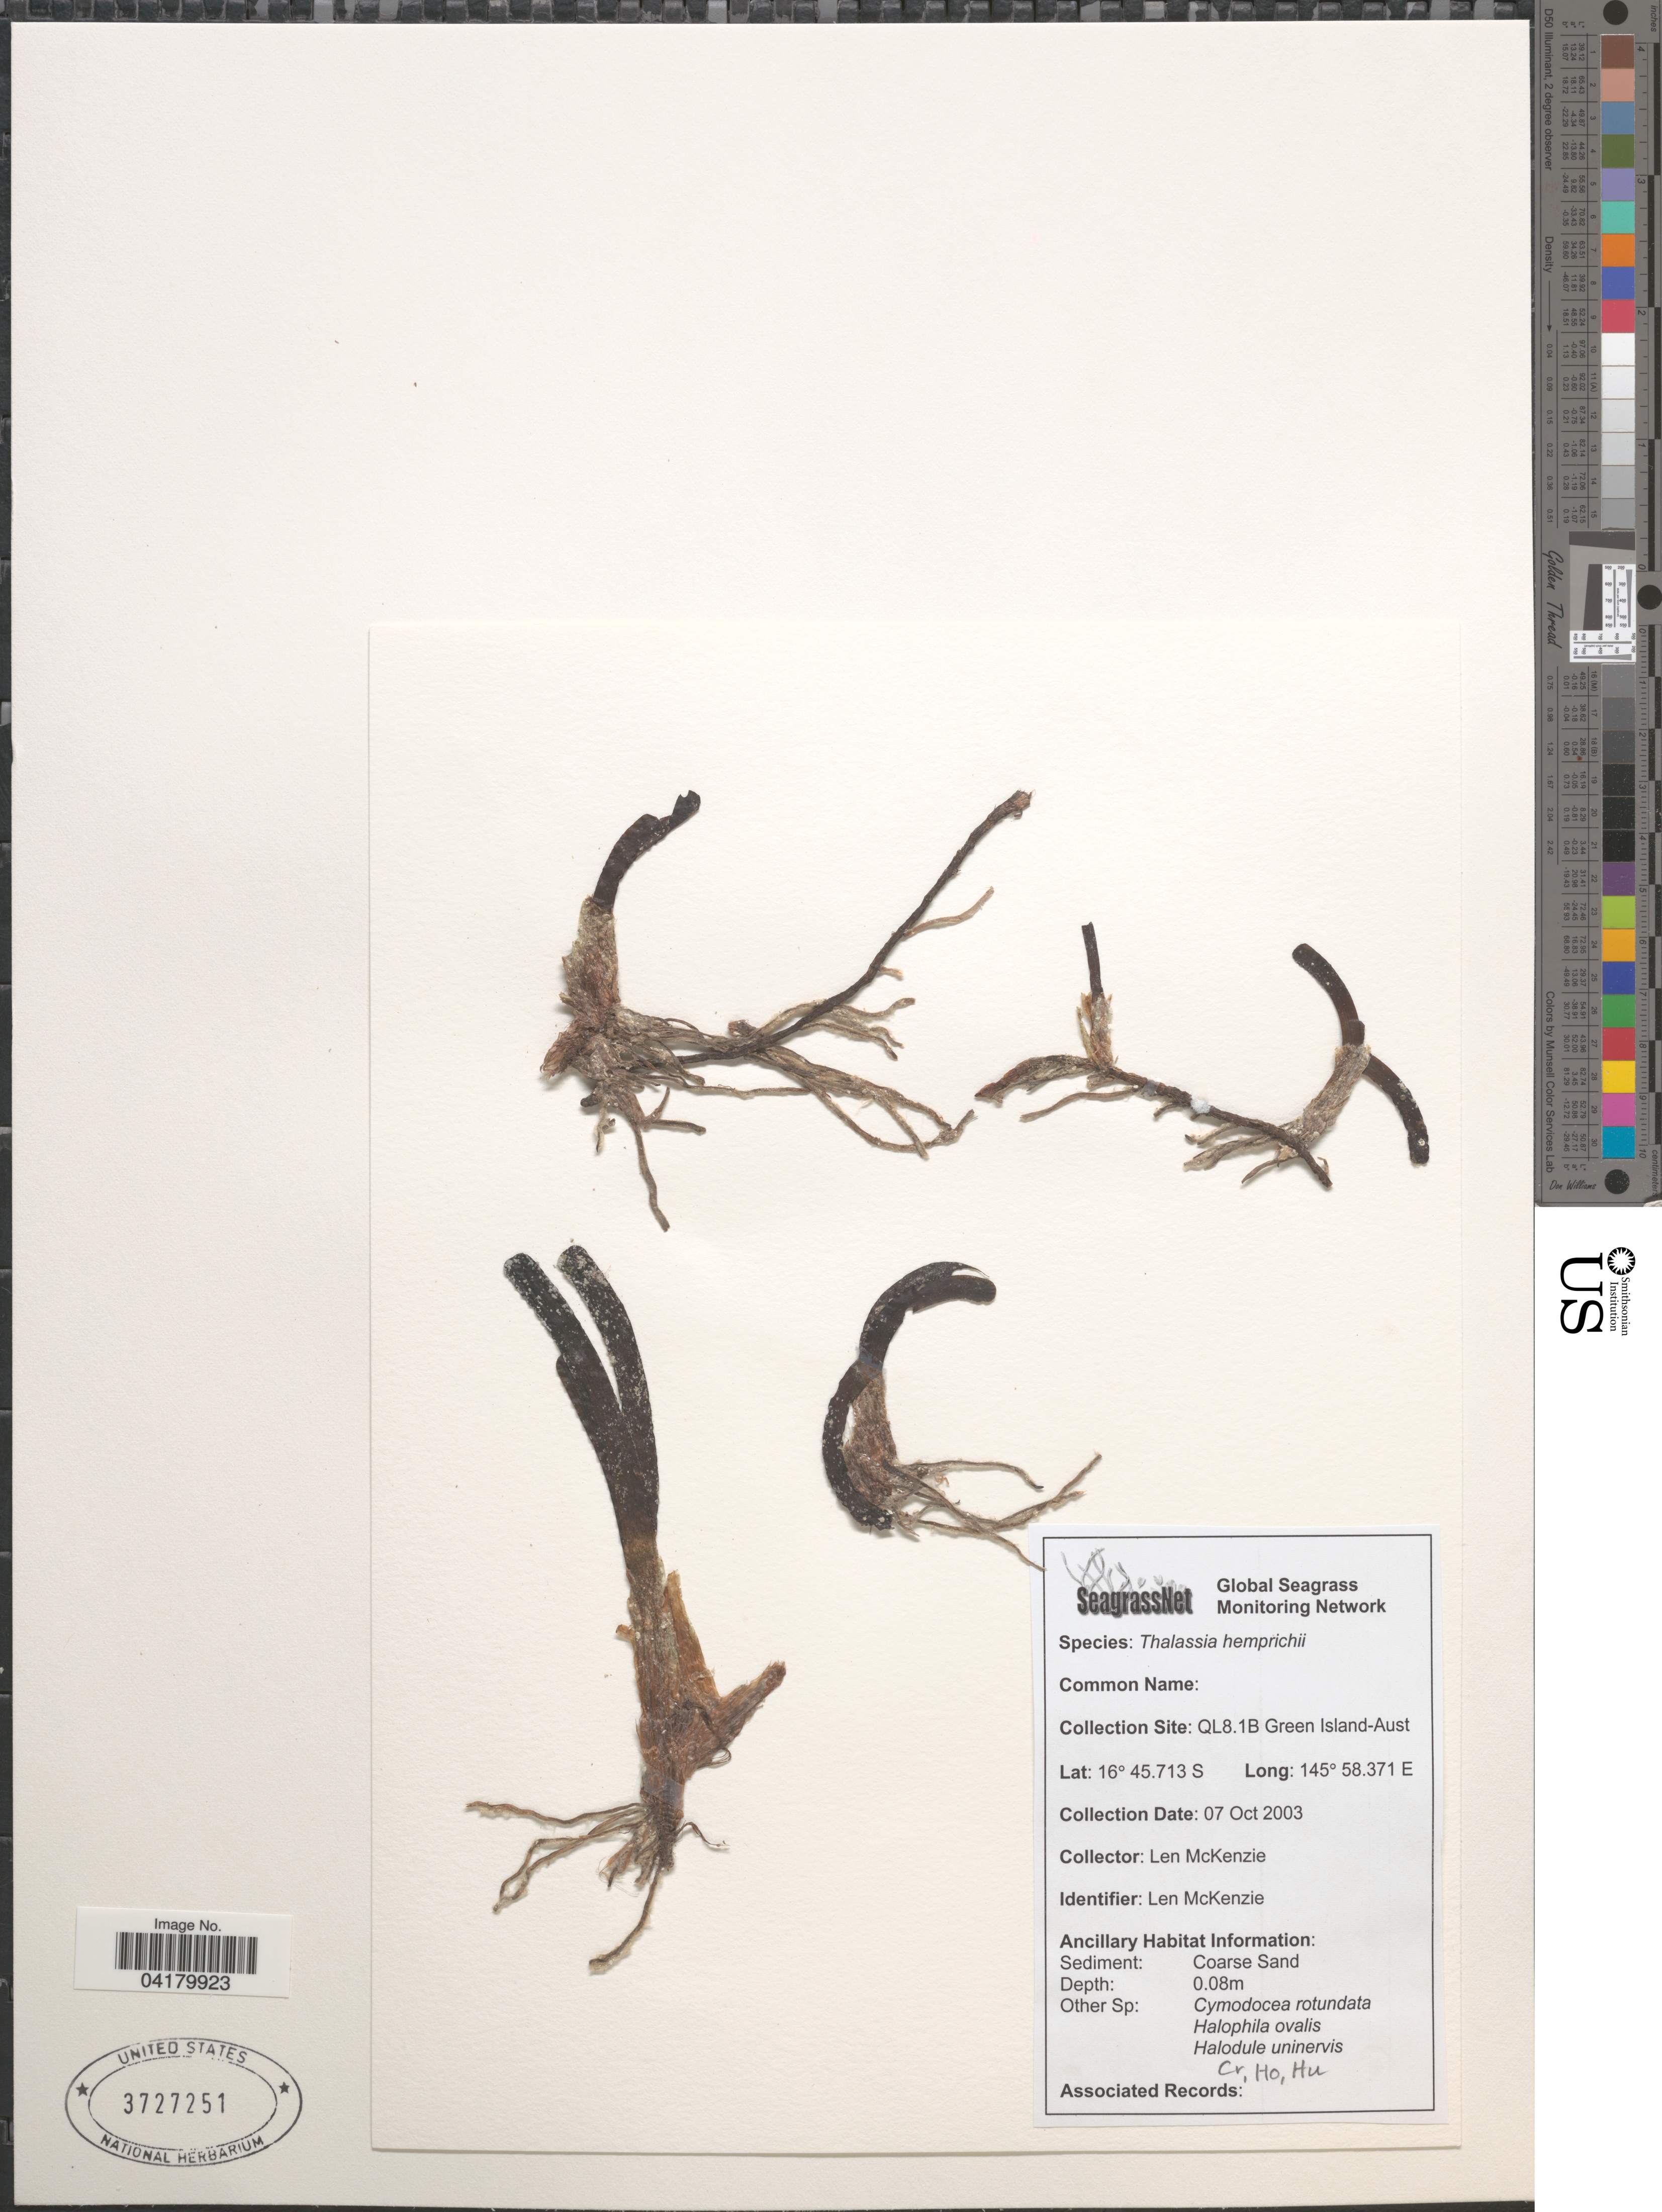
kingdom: Plantae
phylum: Tracheophyta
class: Liliopsida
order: Alismatales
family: Hydrocharitaceae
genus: Thalassia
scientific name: Thalassia hemprichii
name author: Asch.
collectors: L. McKenzie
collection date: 2003-10-07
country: Australia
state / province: Queensland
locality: Collection Site: QL8.1B Green Island.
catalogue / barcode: US 3727251